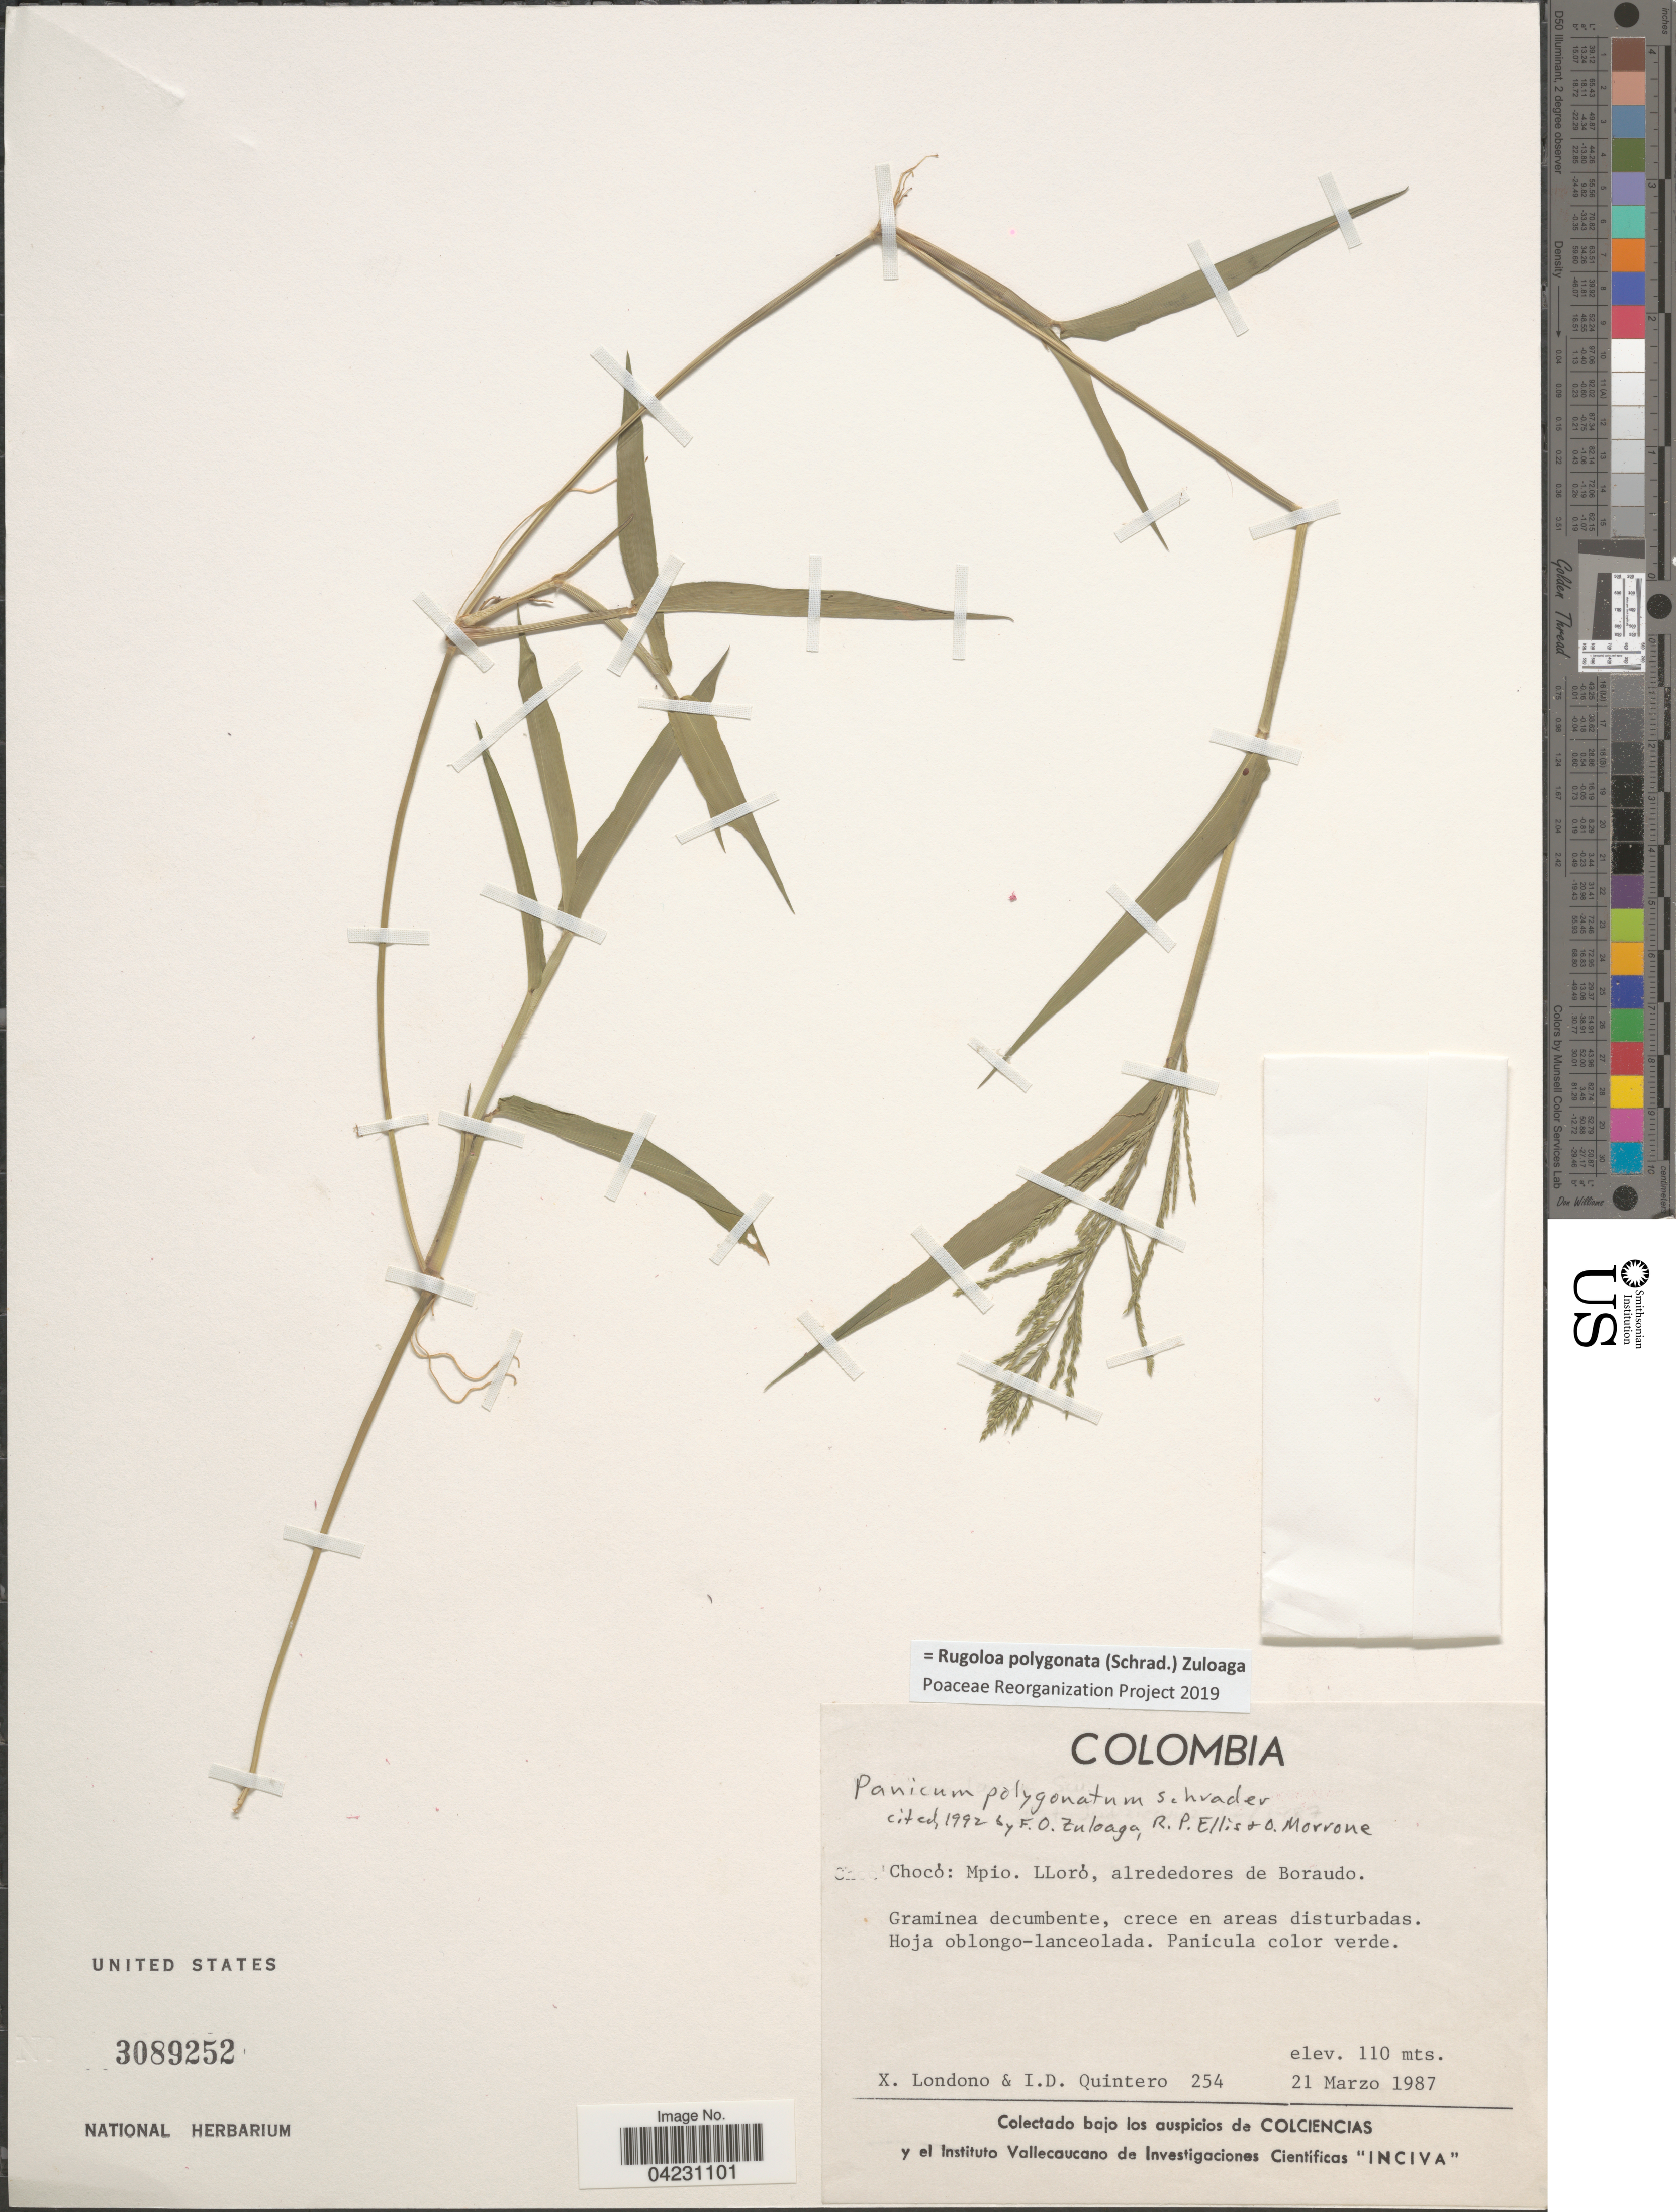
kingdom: Plantae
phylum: Tracheophyta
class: Liliopsida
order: Poales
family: Poaceae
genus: Rugoloa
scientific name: Rugoloa polygonata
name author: (Schrad.) Zuloaga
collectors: X. Londoño & I. Quintero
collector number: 254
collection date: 1987-03-21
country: Colombia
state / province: Chocó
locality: Chocó: Mpio. Lloró, alrededores de Boraudo.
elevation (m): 110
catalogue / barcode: US 3089252